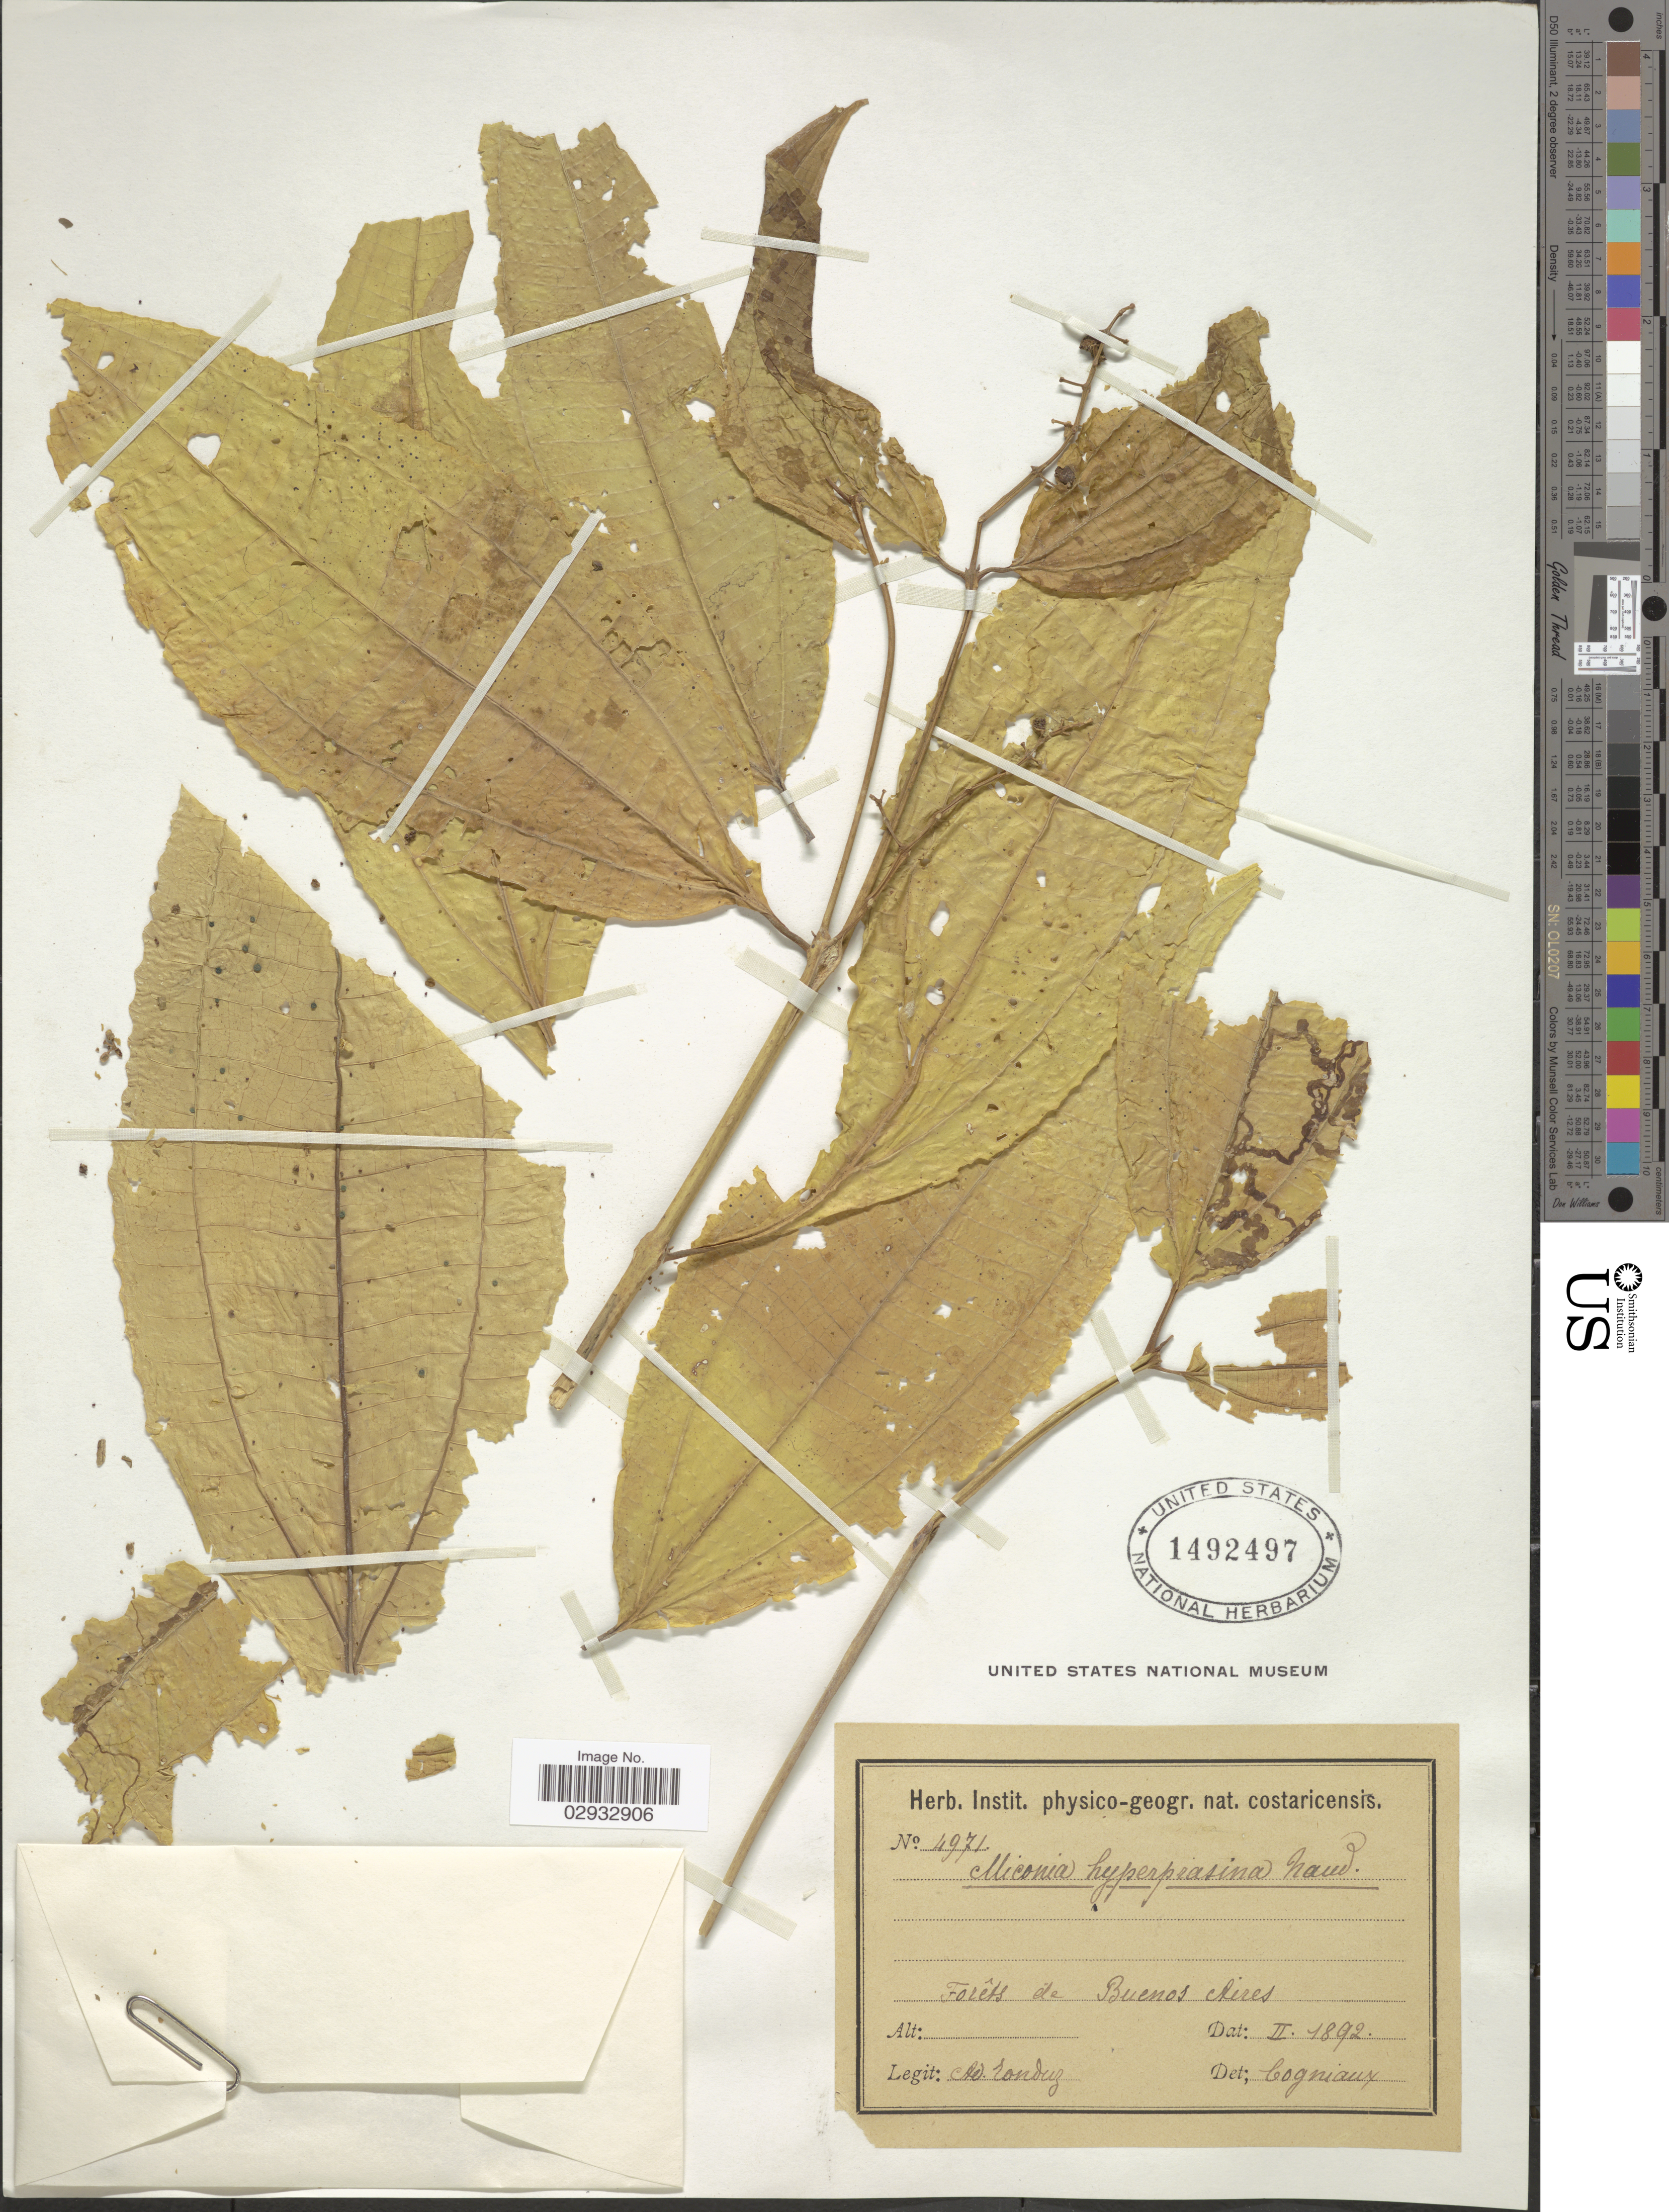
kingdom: Plantae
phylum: Tracheophyta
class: Magnoliopsida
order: Myrtales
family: Melastomataceae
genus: Miconia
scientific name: Miconia hyperprasina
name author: Naudin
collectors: A. Tonduz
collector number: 4971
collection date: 1892-02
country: Costa Rica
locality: Forêts de Buenos Aires.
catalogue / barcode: US 1492497